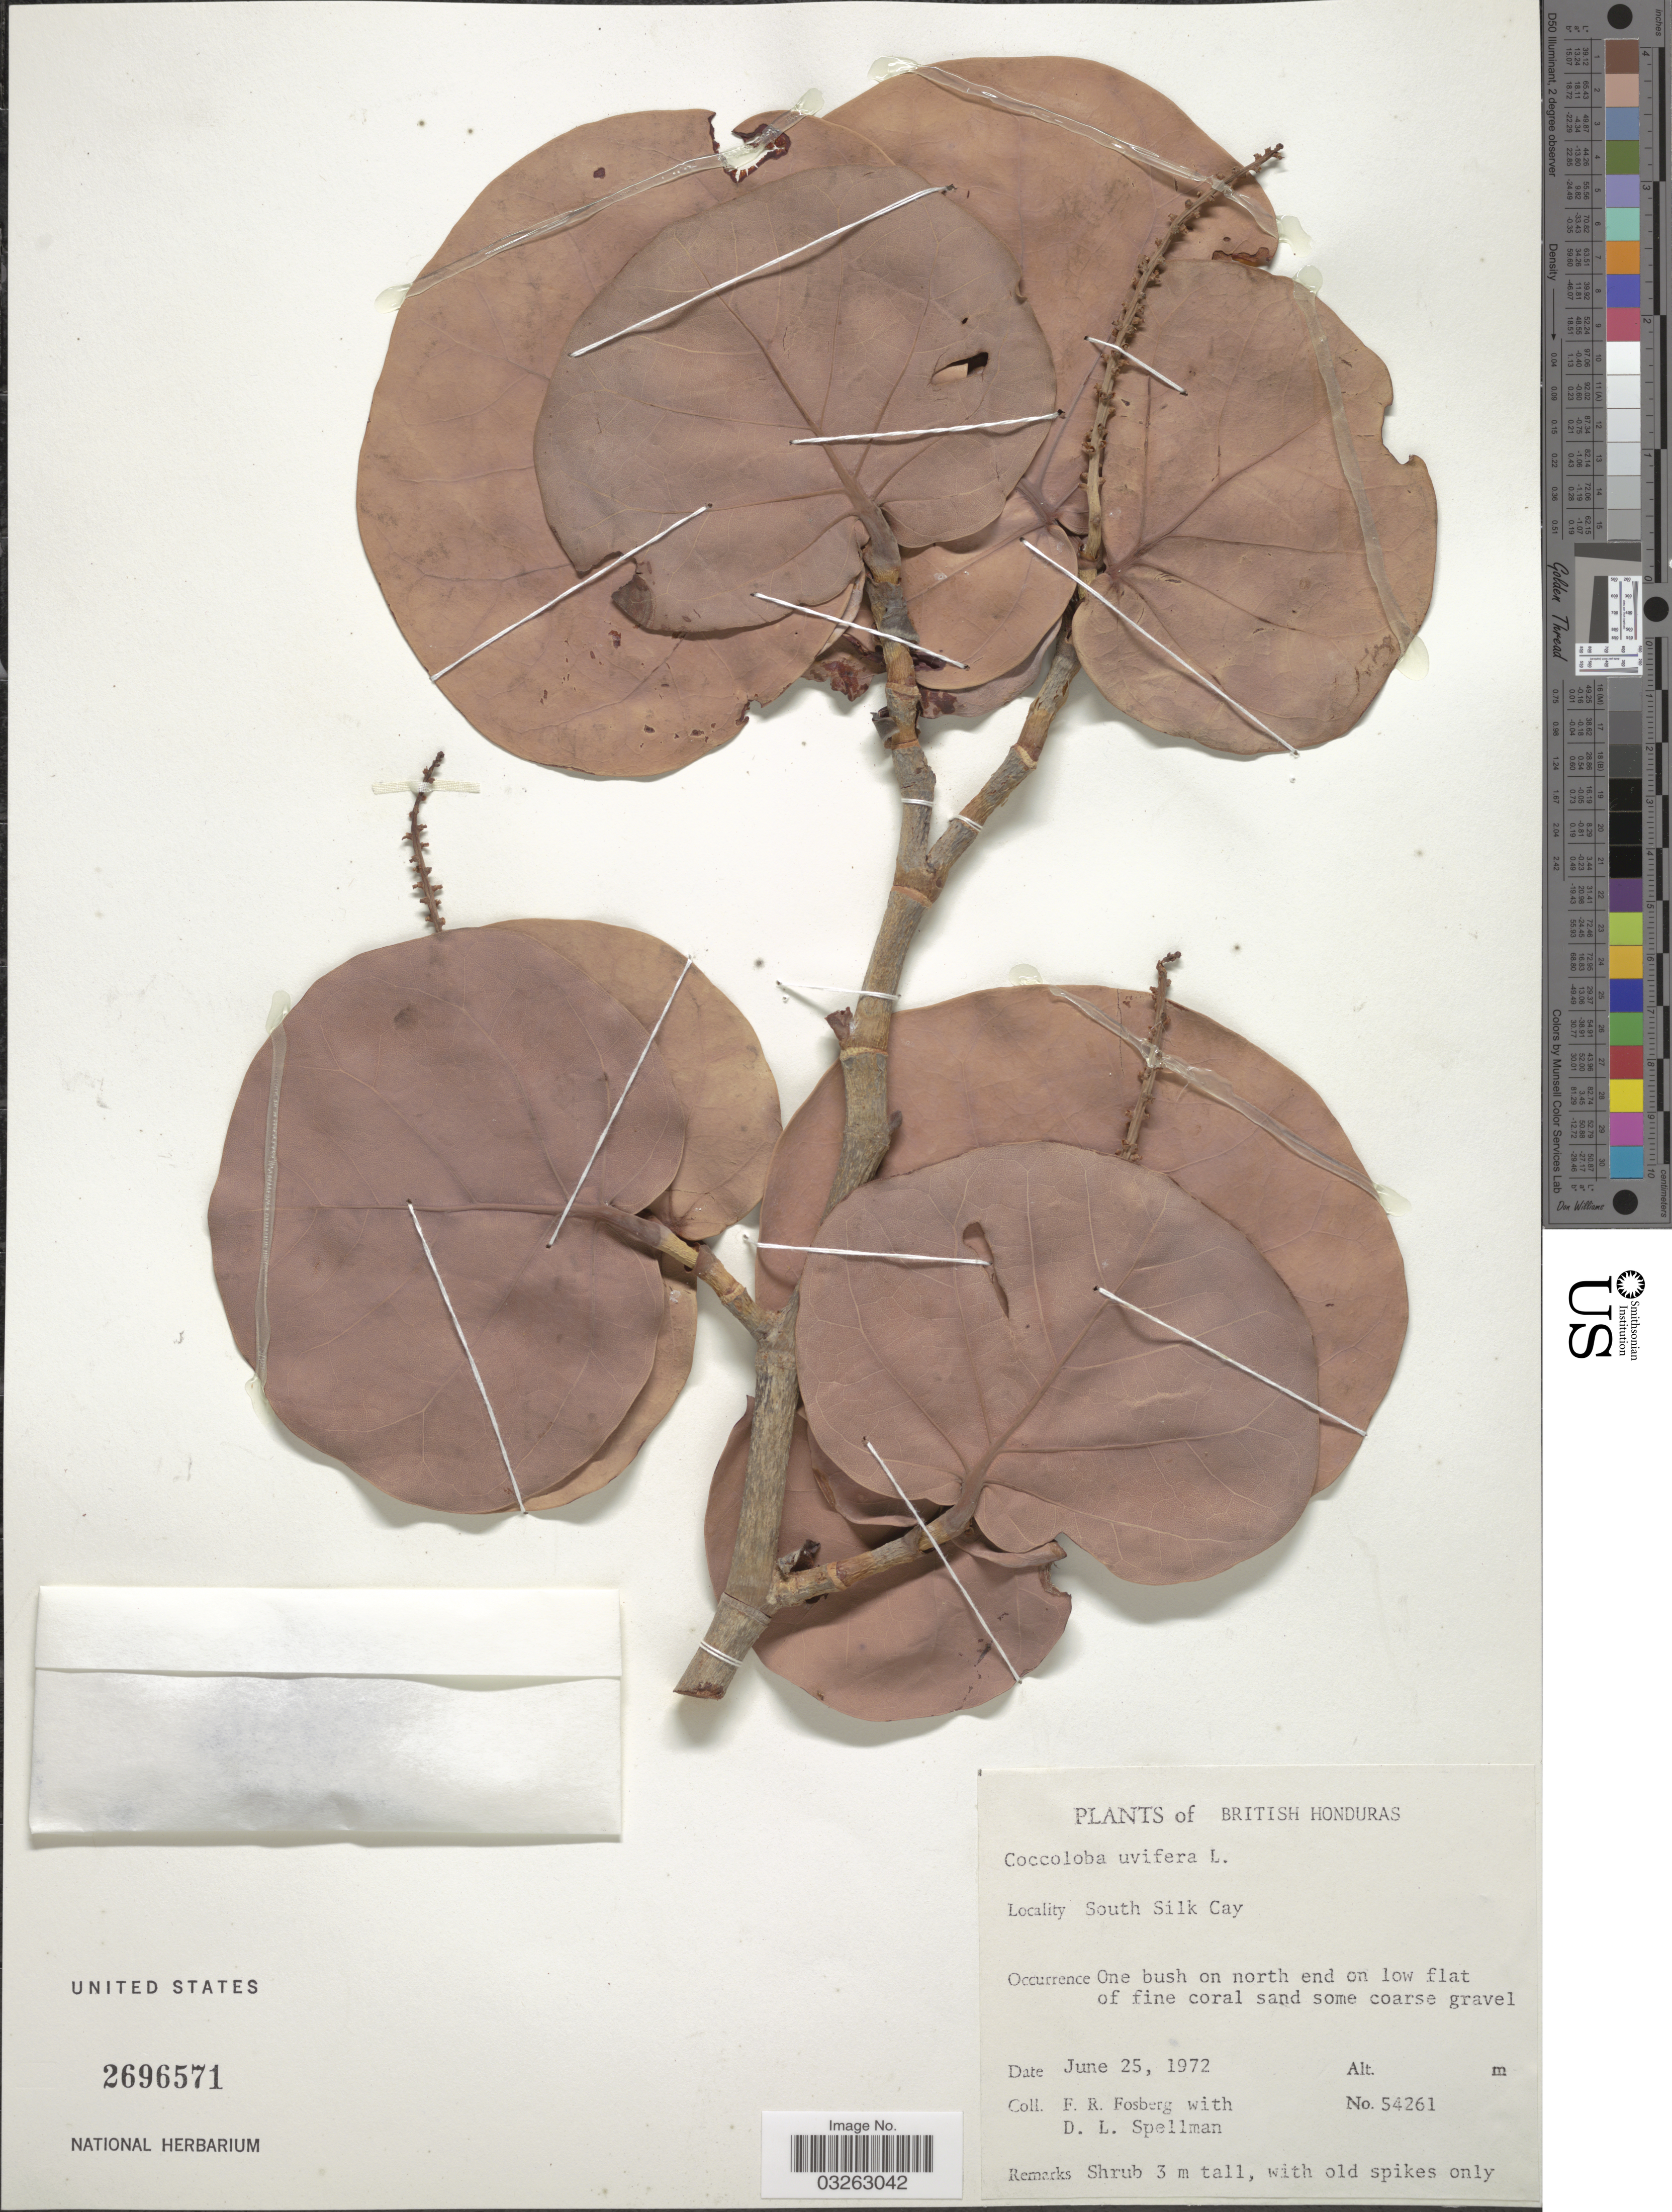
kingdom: Plantae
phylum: Tracheophyta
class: Magnoliopsida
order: Caryophyllales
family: Polygonaceae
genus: Coccoloba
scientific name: Coccoloba uvifera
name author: L.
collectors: F. R. Fosberg & D. L. Spellman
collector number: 54261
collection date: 1972-06-25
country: Belize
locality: British Honduras, South Silk Cay.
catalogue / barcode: US 2696571